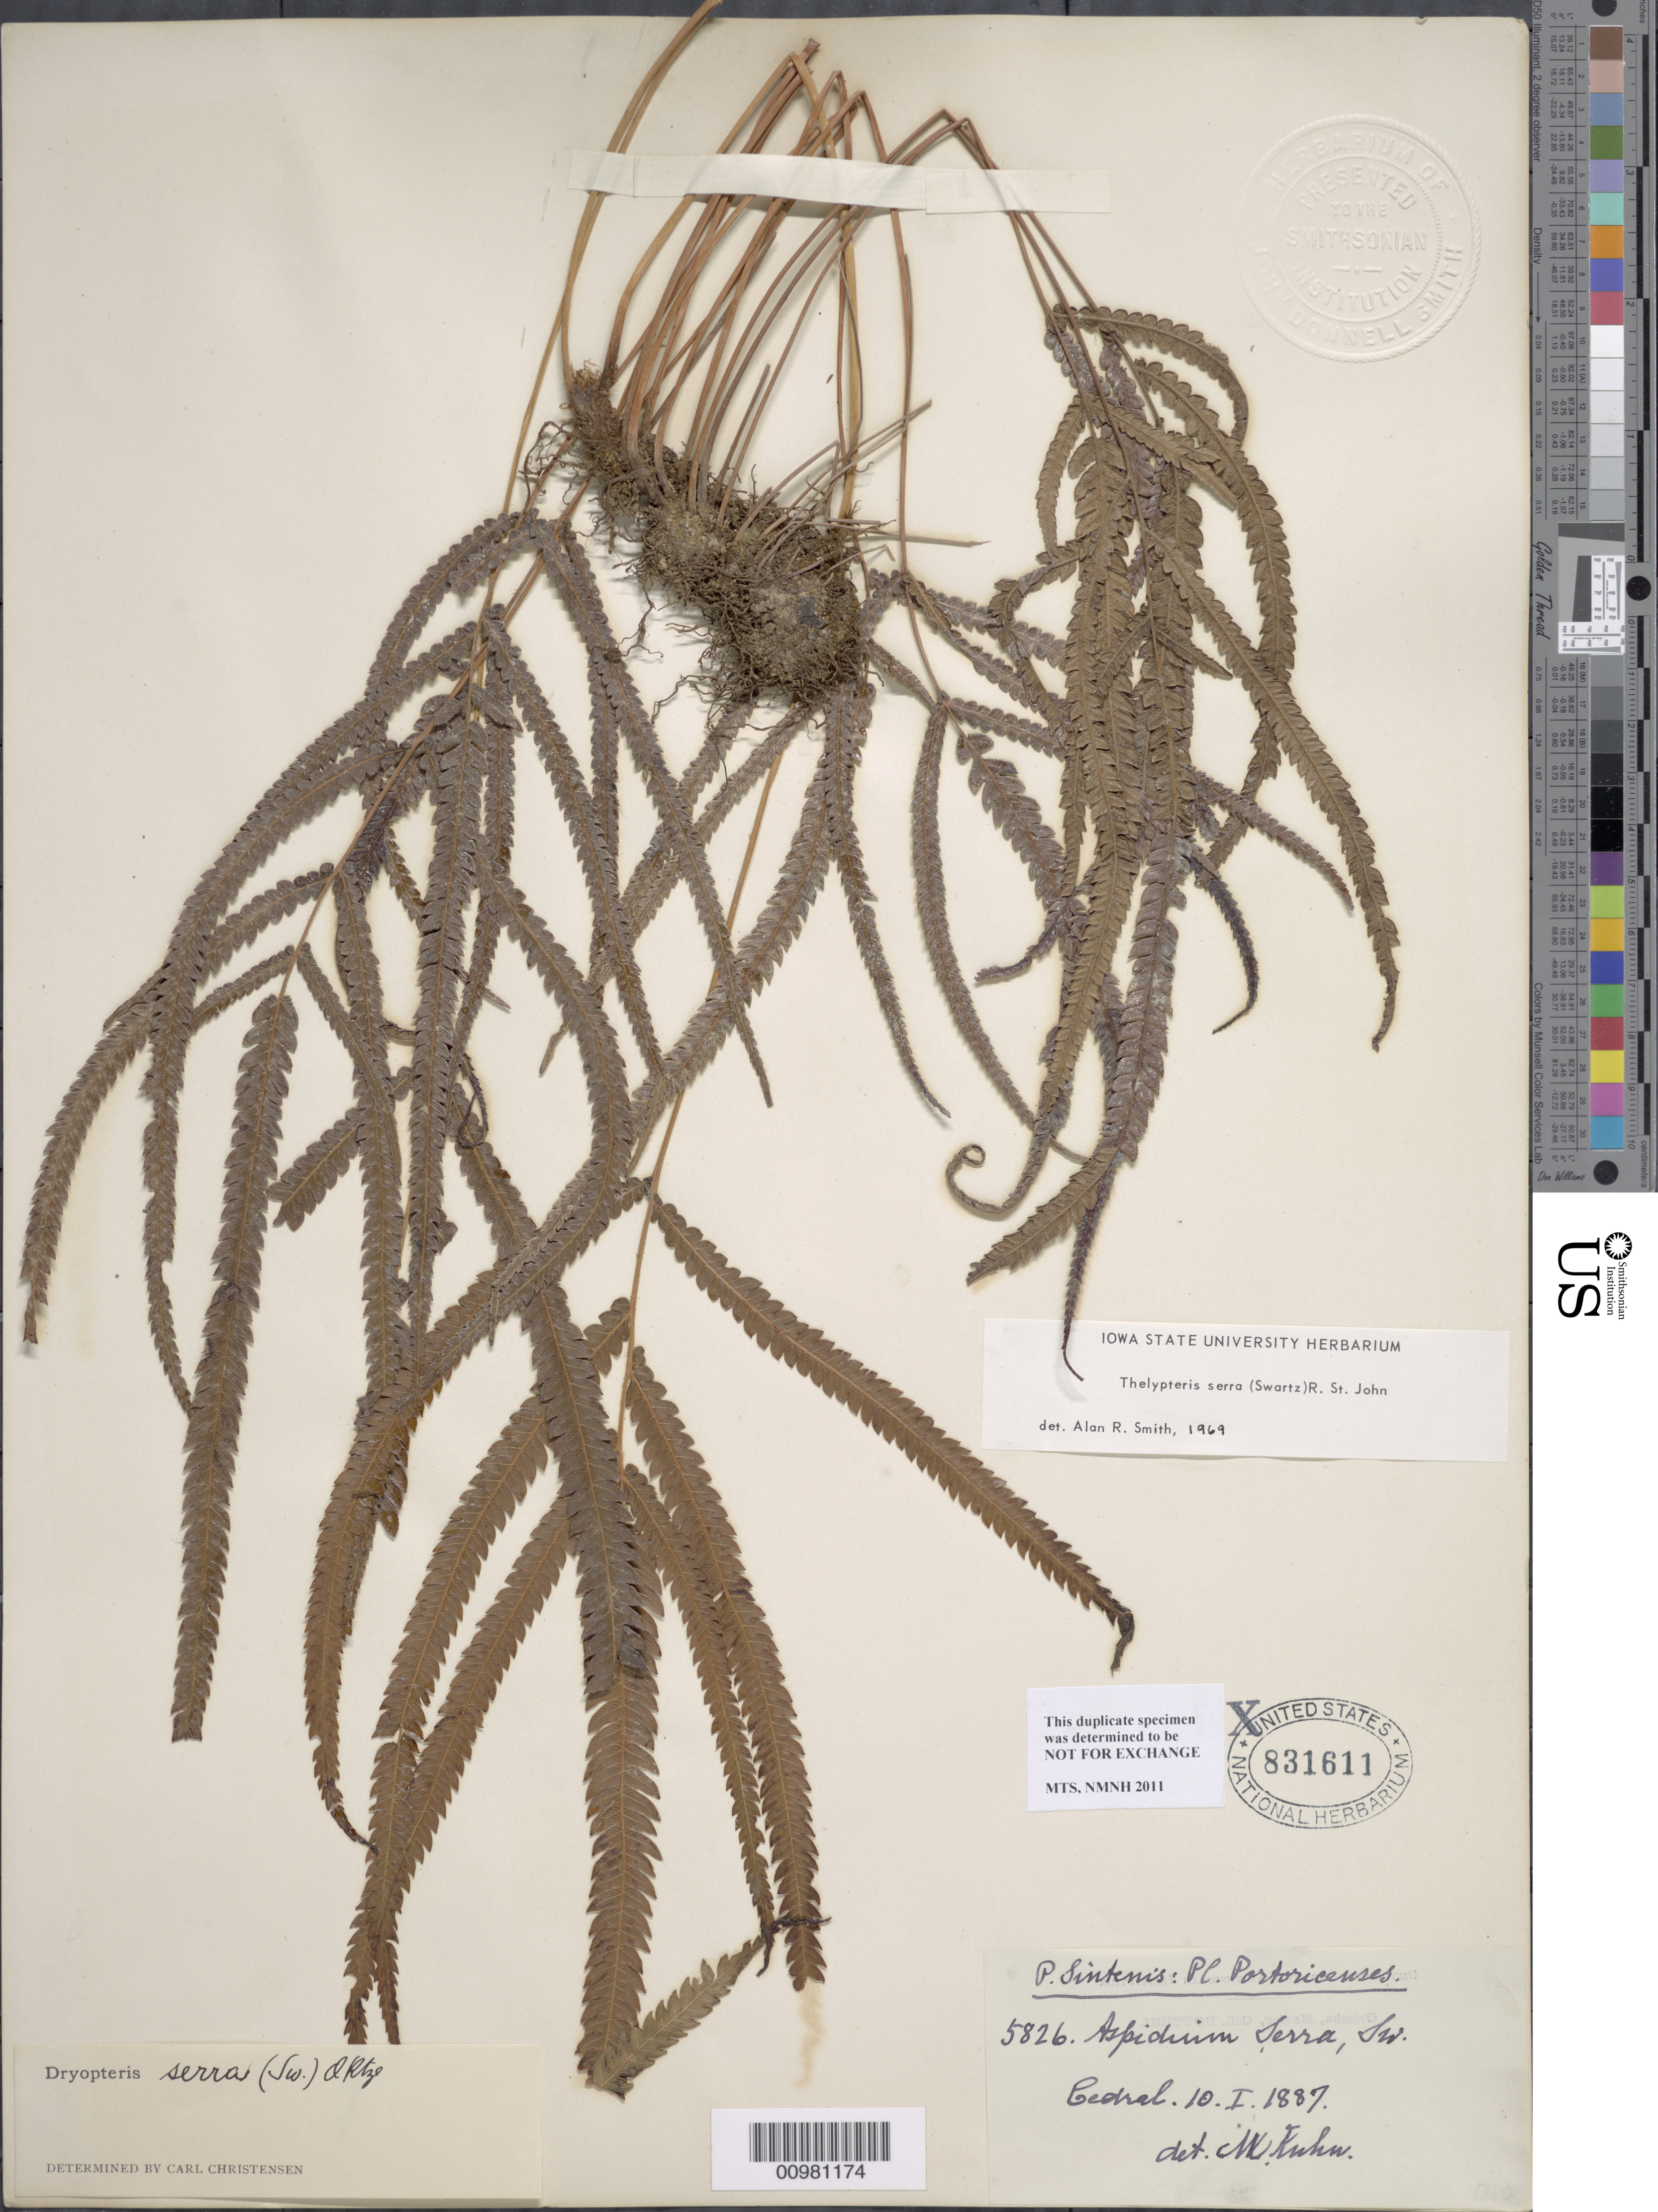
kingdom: Plantae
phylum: Tracheophyta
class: Polypodiopsida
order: Polypodiales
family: Thelypteridaceae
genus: Christella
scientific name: Christella serra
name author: (Sw.) Holttum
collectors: P. Sintenis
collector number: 5826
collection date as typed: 10 Jan 1887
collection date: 1887-01-10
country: Puerto Rico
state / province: San Sebastián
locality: Prope Pepino circa Cedral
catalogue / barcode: US 831611